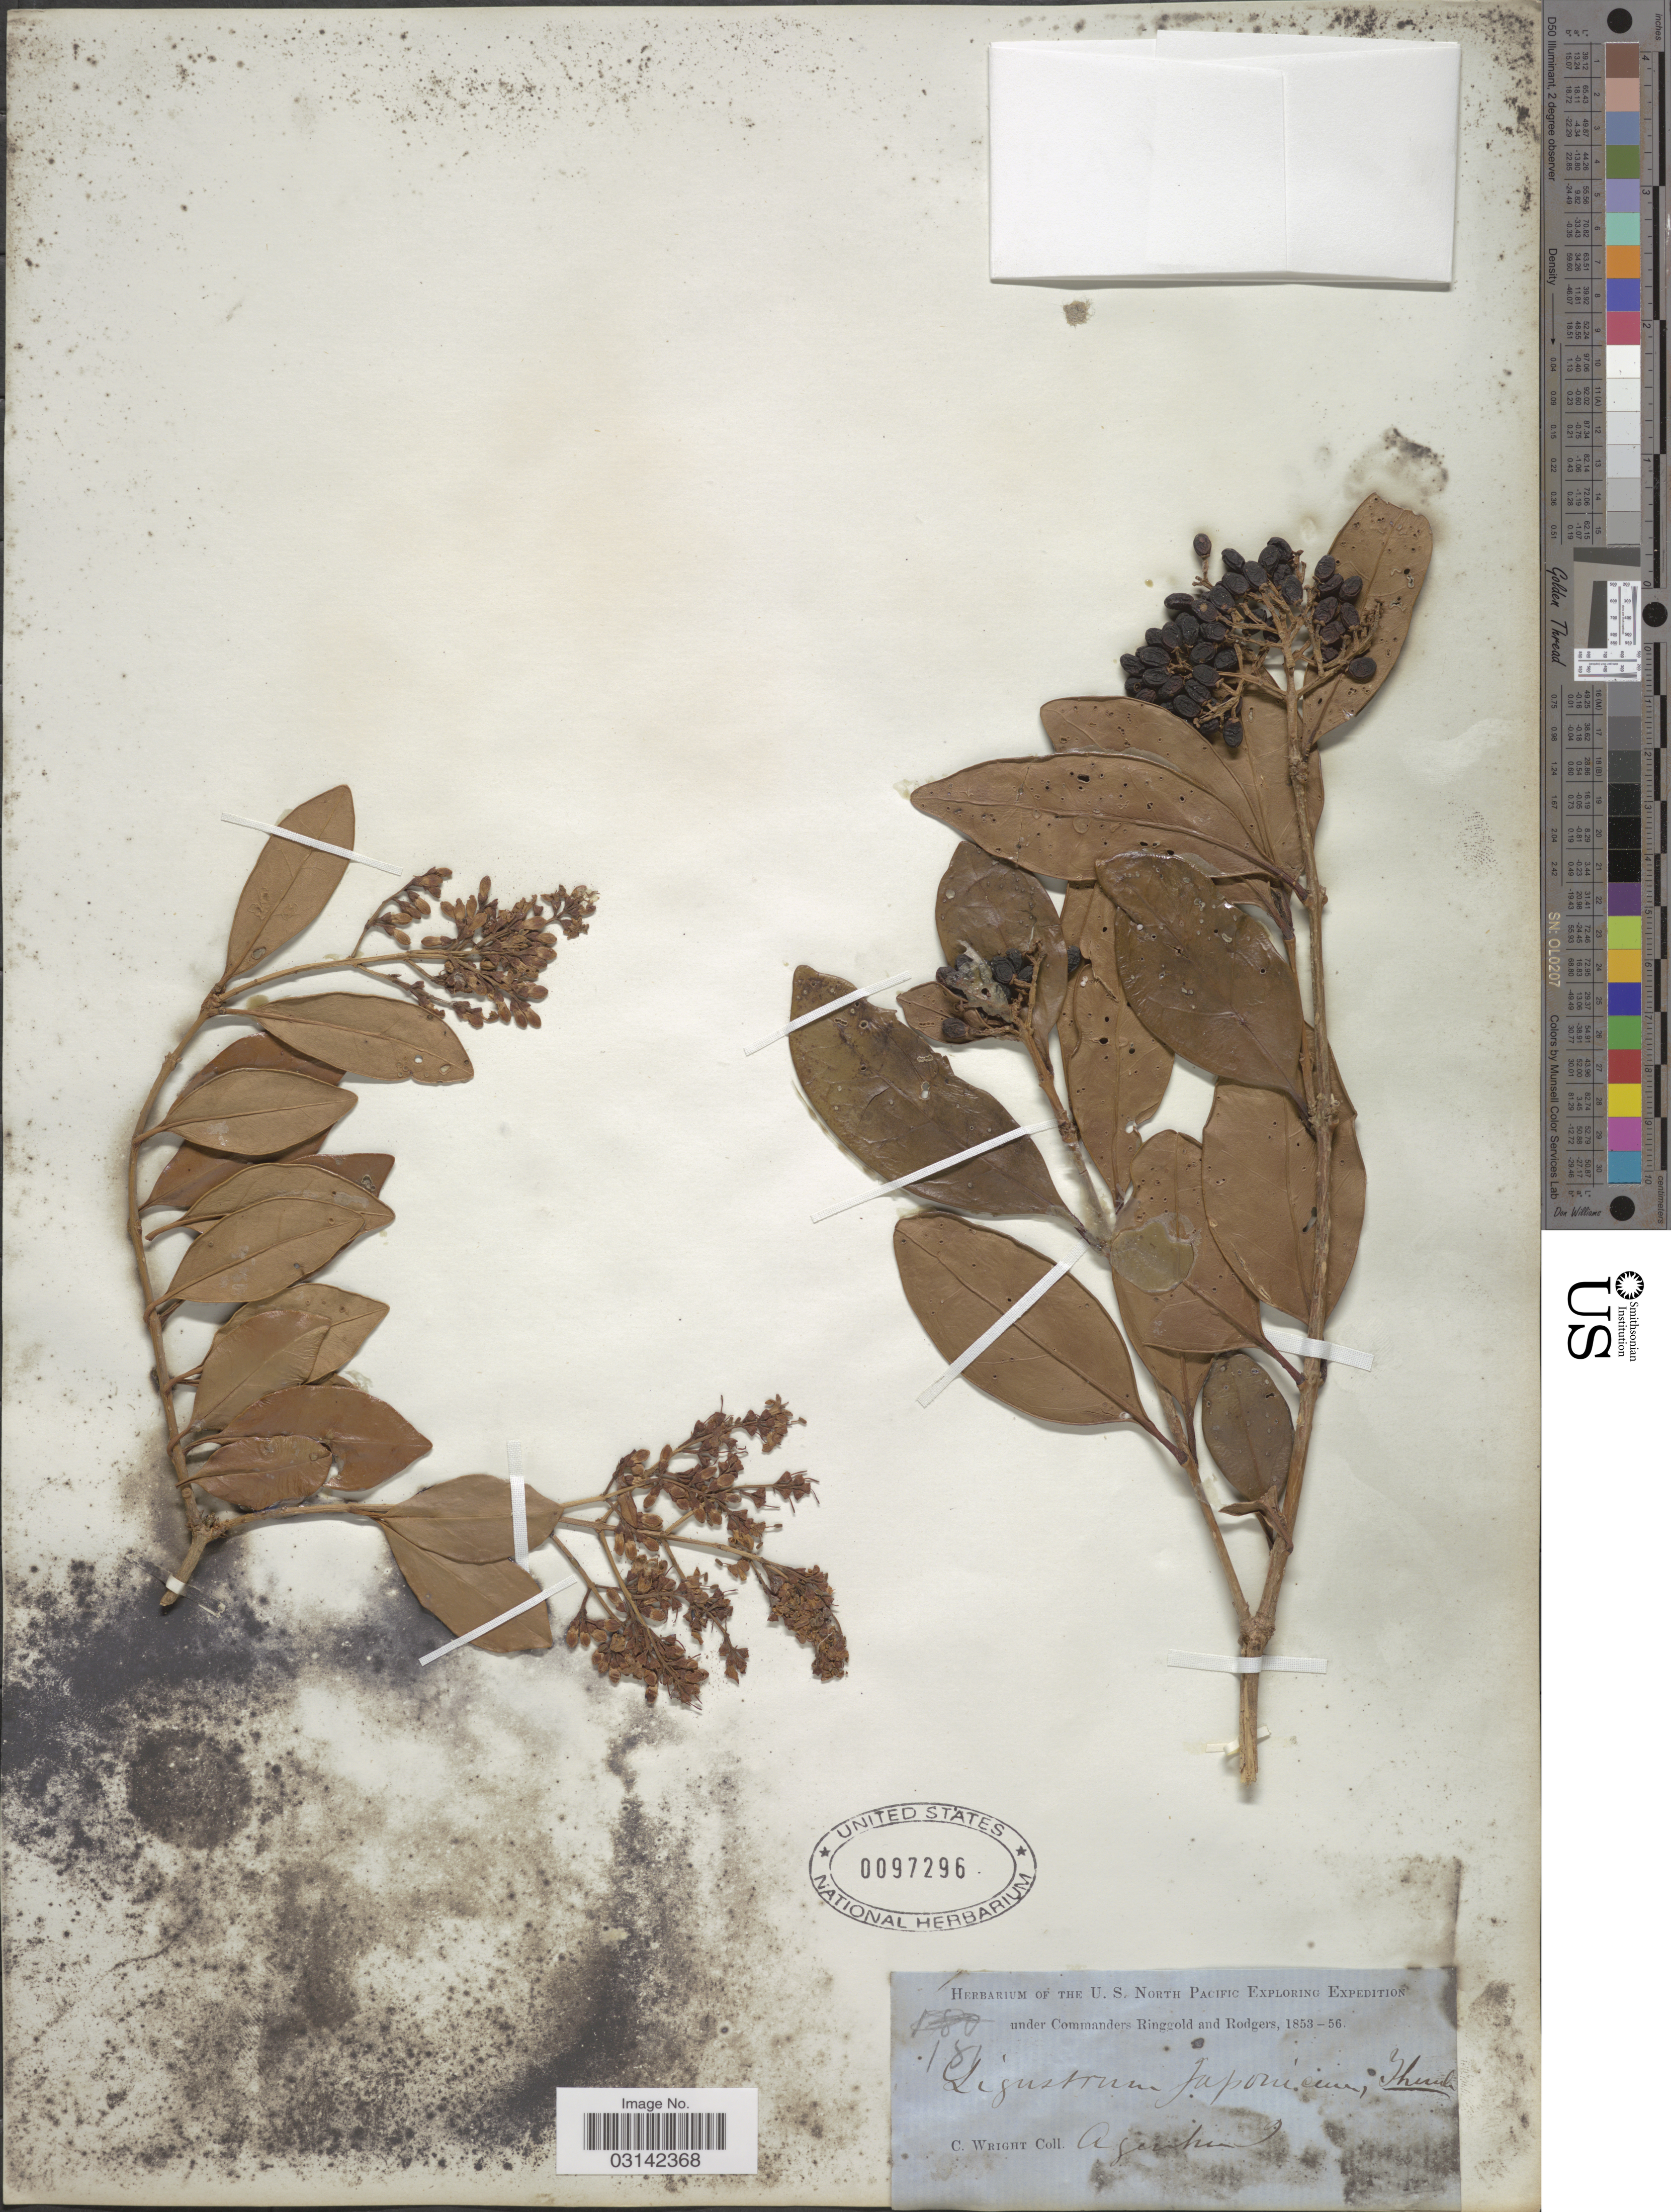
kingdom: Plantae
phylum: Tracheophyta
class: Magnoliopsida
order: Lamiales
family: Oleaceae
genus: Ligustrum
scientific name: Ligustrum japonicum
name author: Thunb.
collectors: C. Wright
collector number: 181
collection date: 1853-08-09/1856-08-09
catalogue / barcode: US 97296